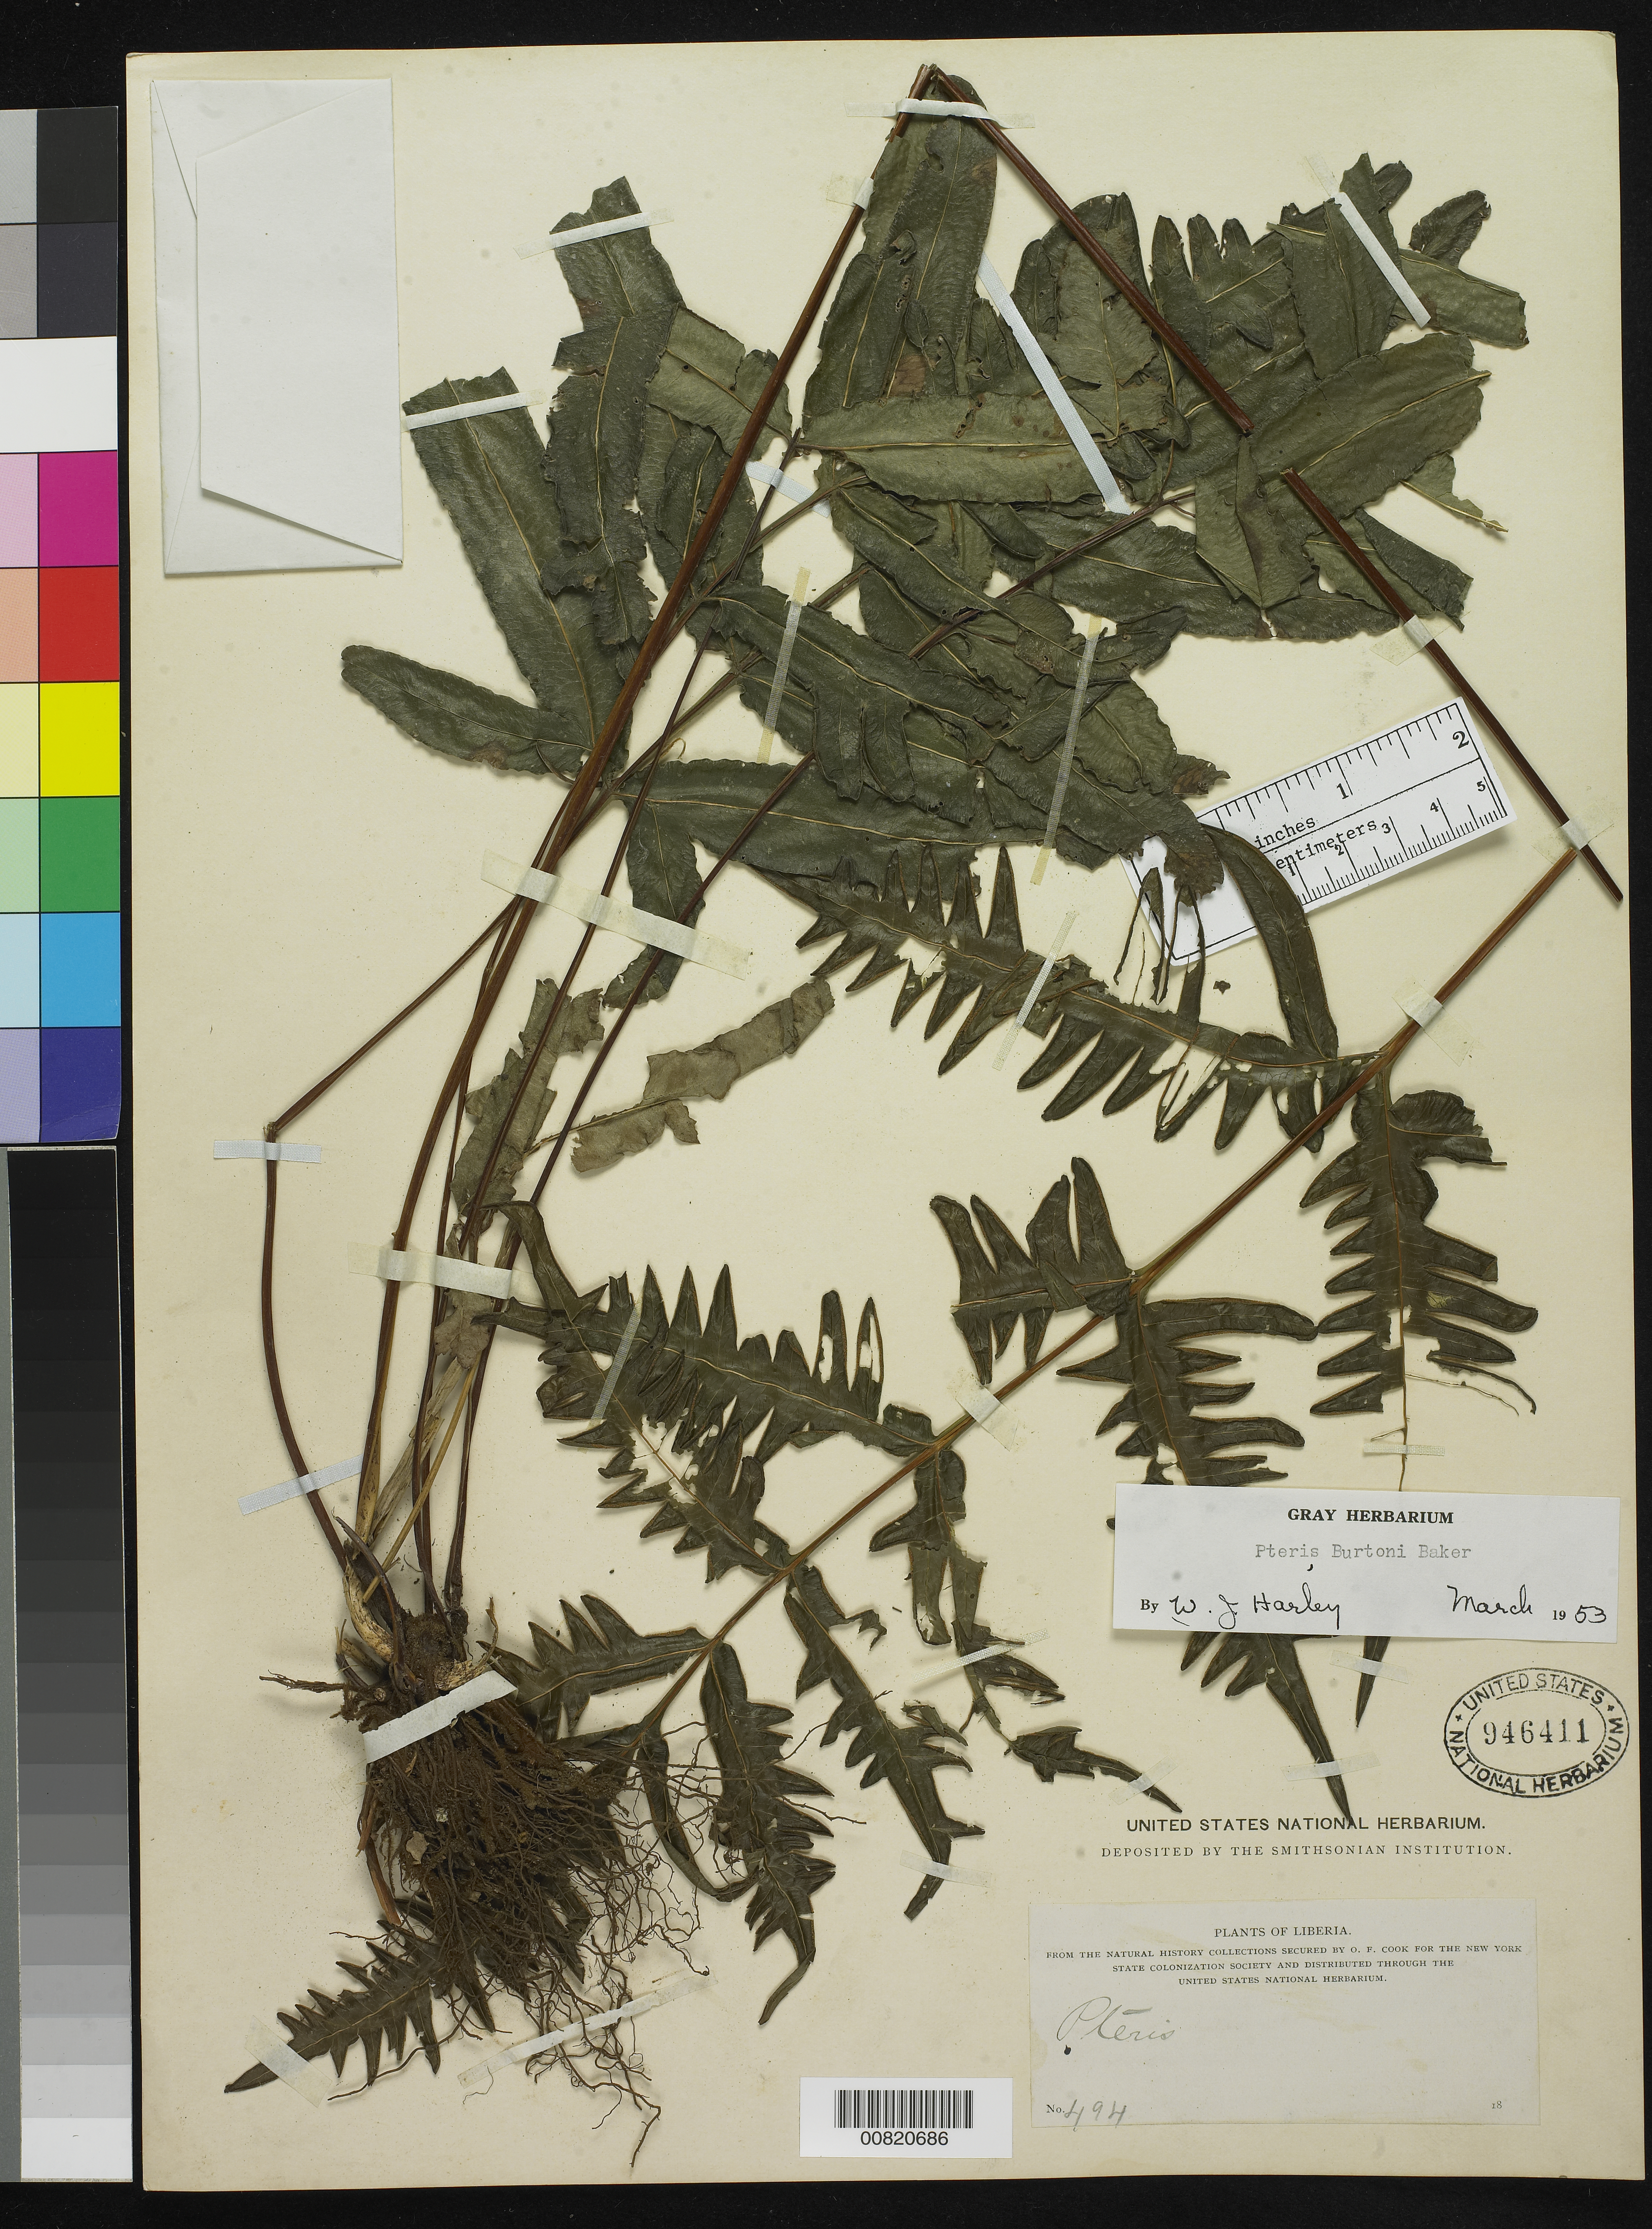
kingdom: Plantae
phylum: Tracheophyta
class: Polypodiopsida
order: Polypodiales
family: Pteridaceae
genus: Pteris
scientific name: Pteris burtonii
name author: Baker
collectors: O. F. Cook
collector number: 494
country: Liberia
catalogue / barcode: US 946411